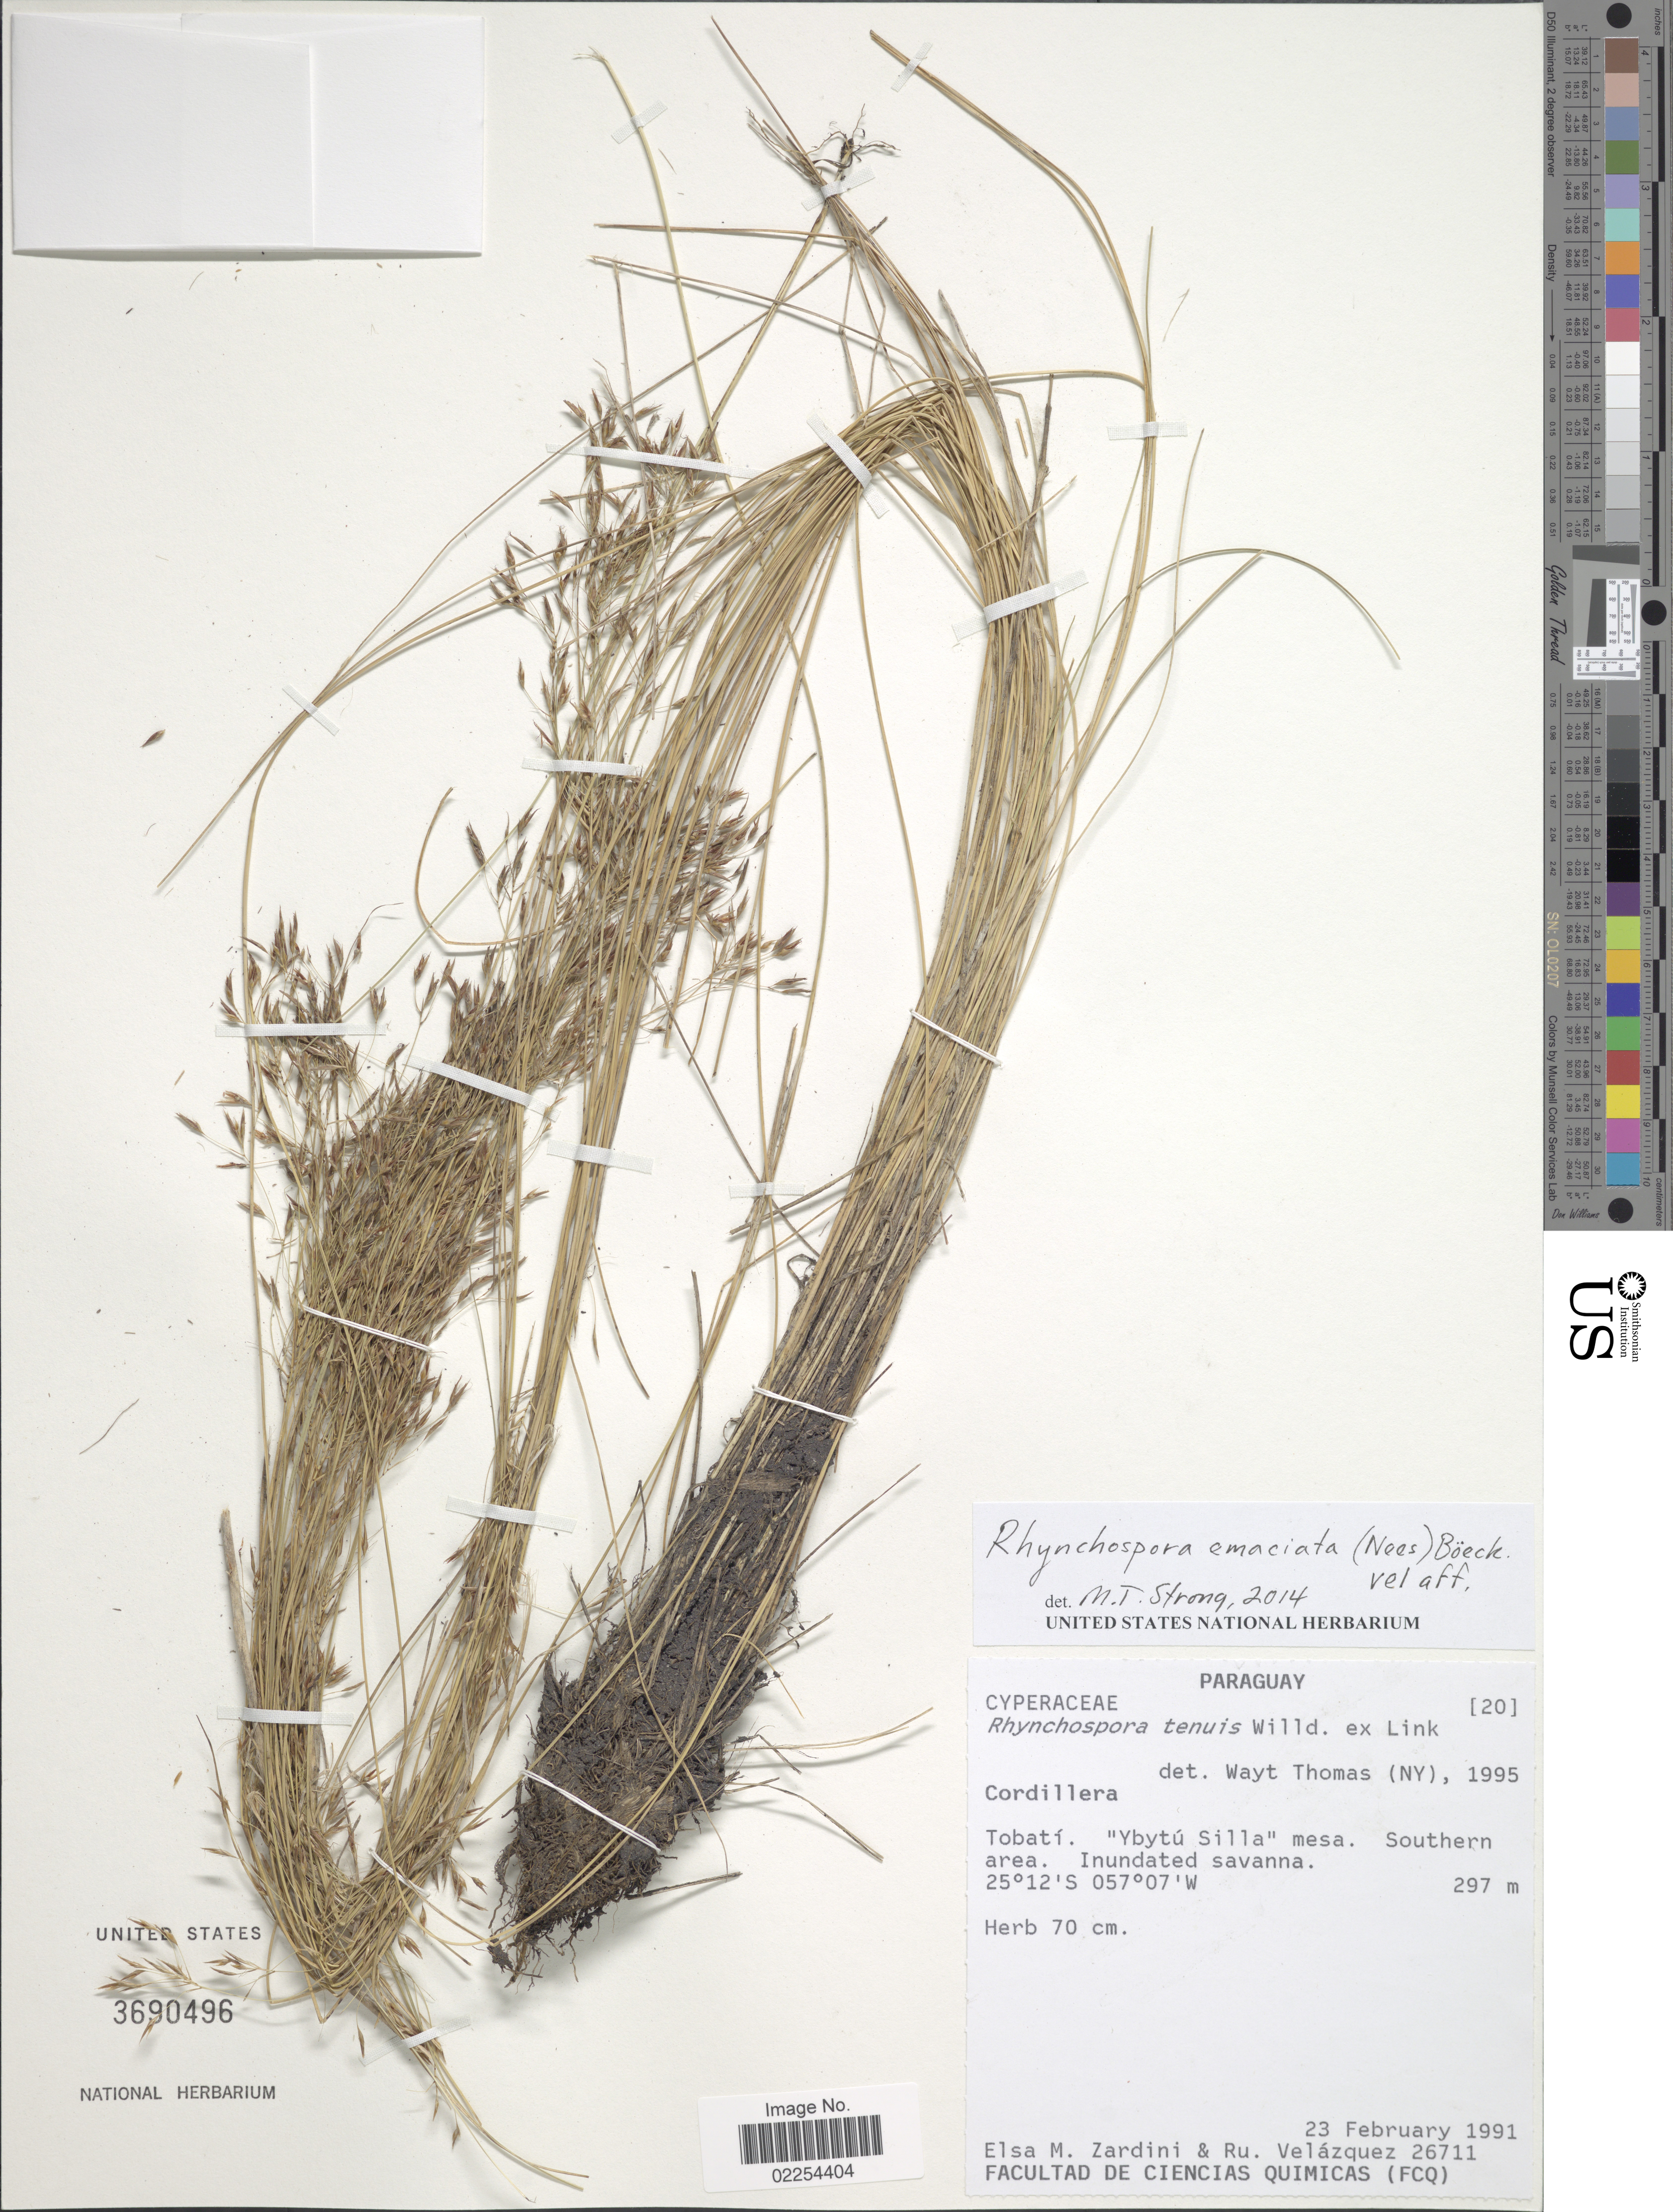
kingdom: Plantae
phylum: Tracheophyta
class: Liliopsida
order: Poales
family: Cyperaceae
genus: Rhynchospora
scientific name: Rhynchospora emaciata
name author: (Nees) Boeckeler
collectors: E. M. Zardini & R. Velázquez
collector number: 26711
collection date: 1991-02-23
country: Paraguay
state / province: Cordillera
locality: Tobatí 'Ybytú Silla' mesa. Southern area. Inundated savanna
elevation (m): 297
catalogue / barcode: US 3690496